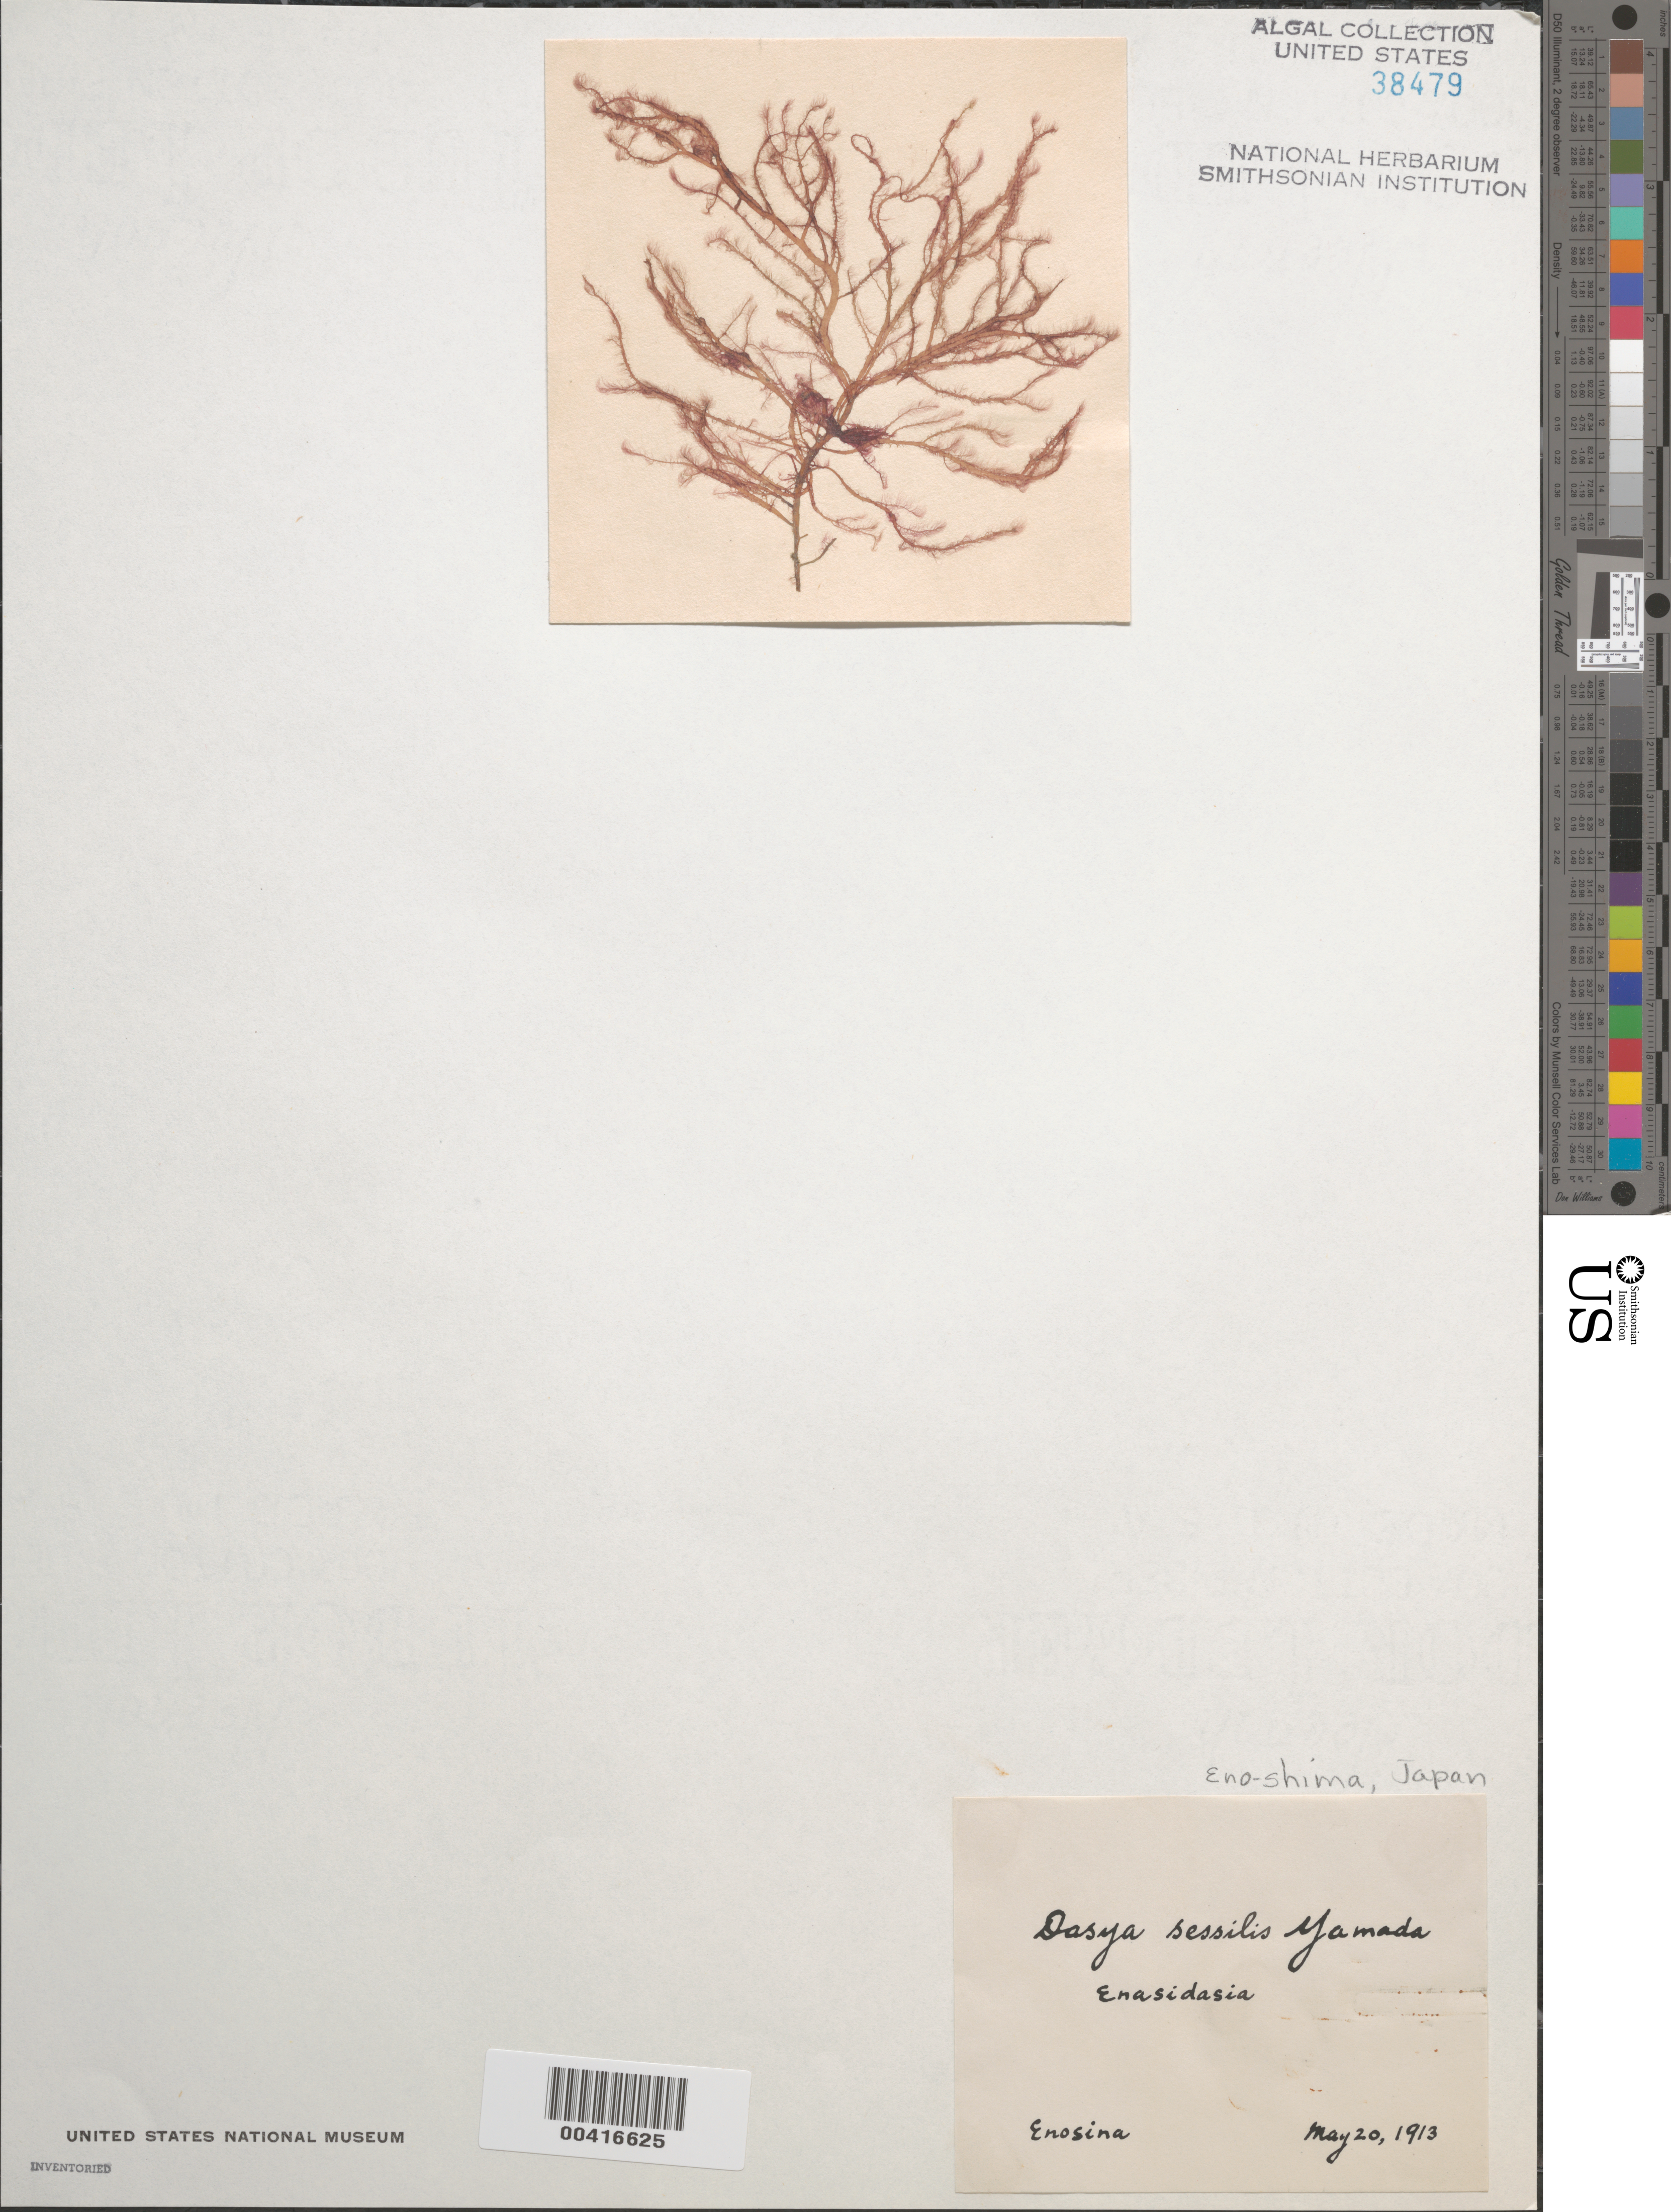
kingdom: Plantae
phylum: Rhodophyta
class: Florideophyceae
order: Ceramiales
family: Dasyaceae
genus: Dasysiphonia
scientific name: Dasysiphonia sessilis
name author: (Yamada) M.M.Cassidy et al.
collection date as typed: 20 May 1913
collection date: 1913-05-20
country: Japan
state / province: Kanagawa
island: Enoshima (Enosina)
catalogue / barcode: US 38479